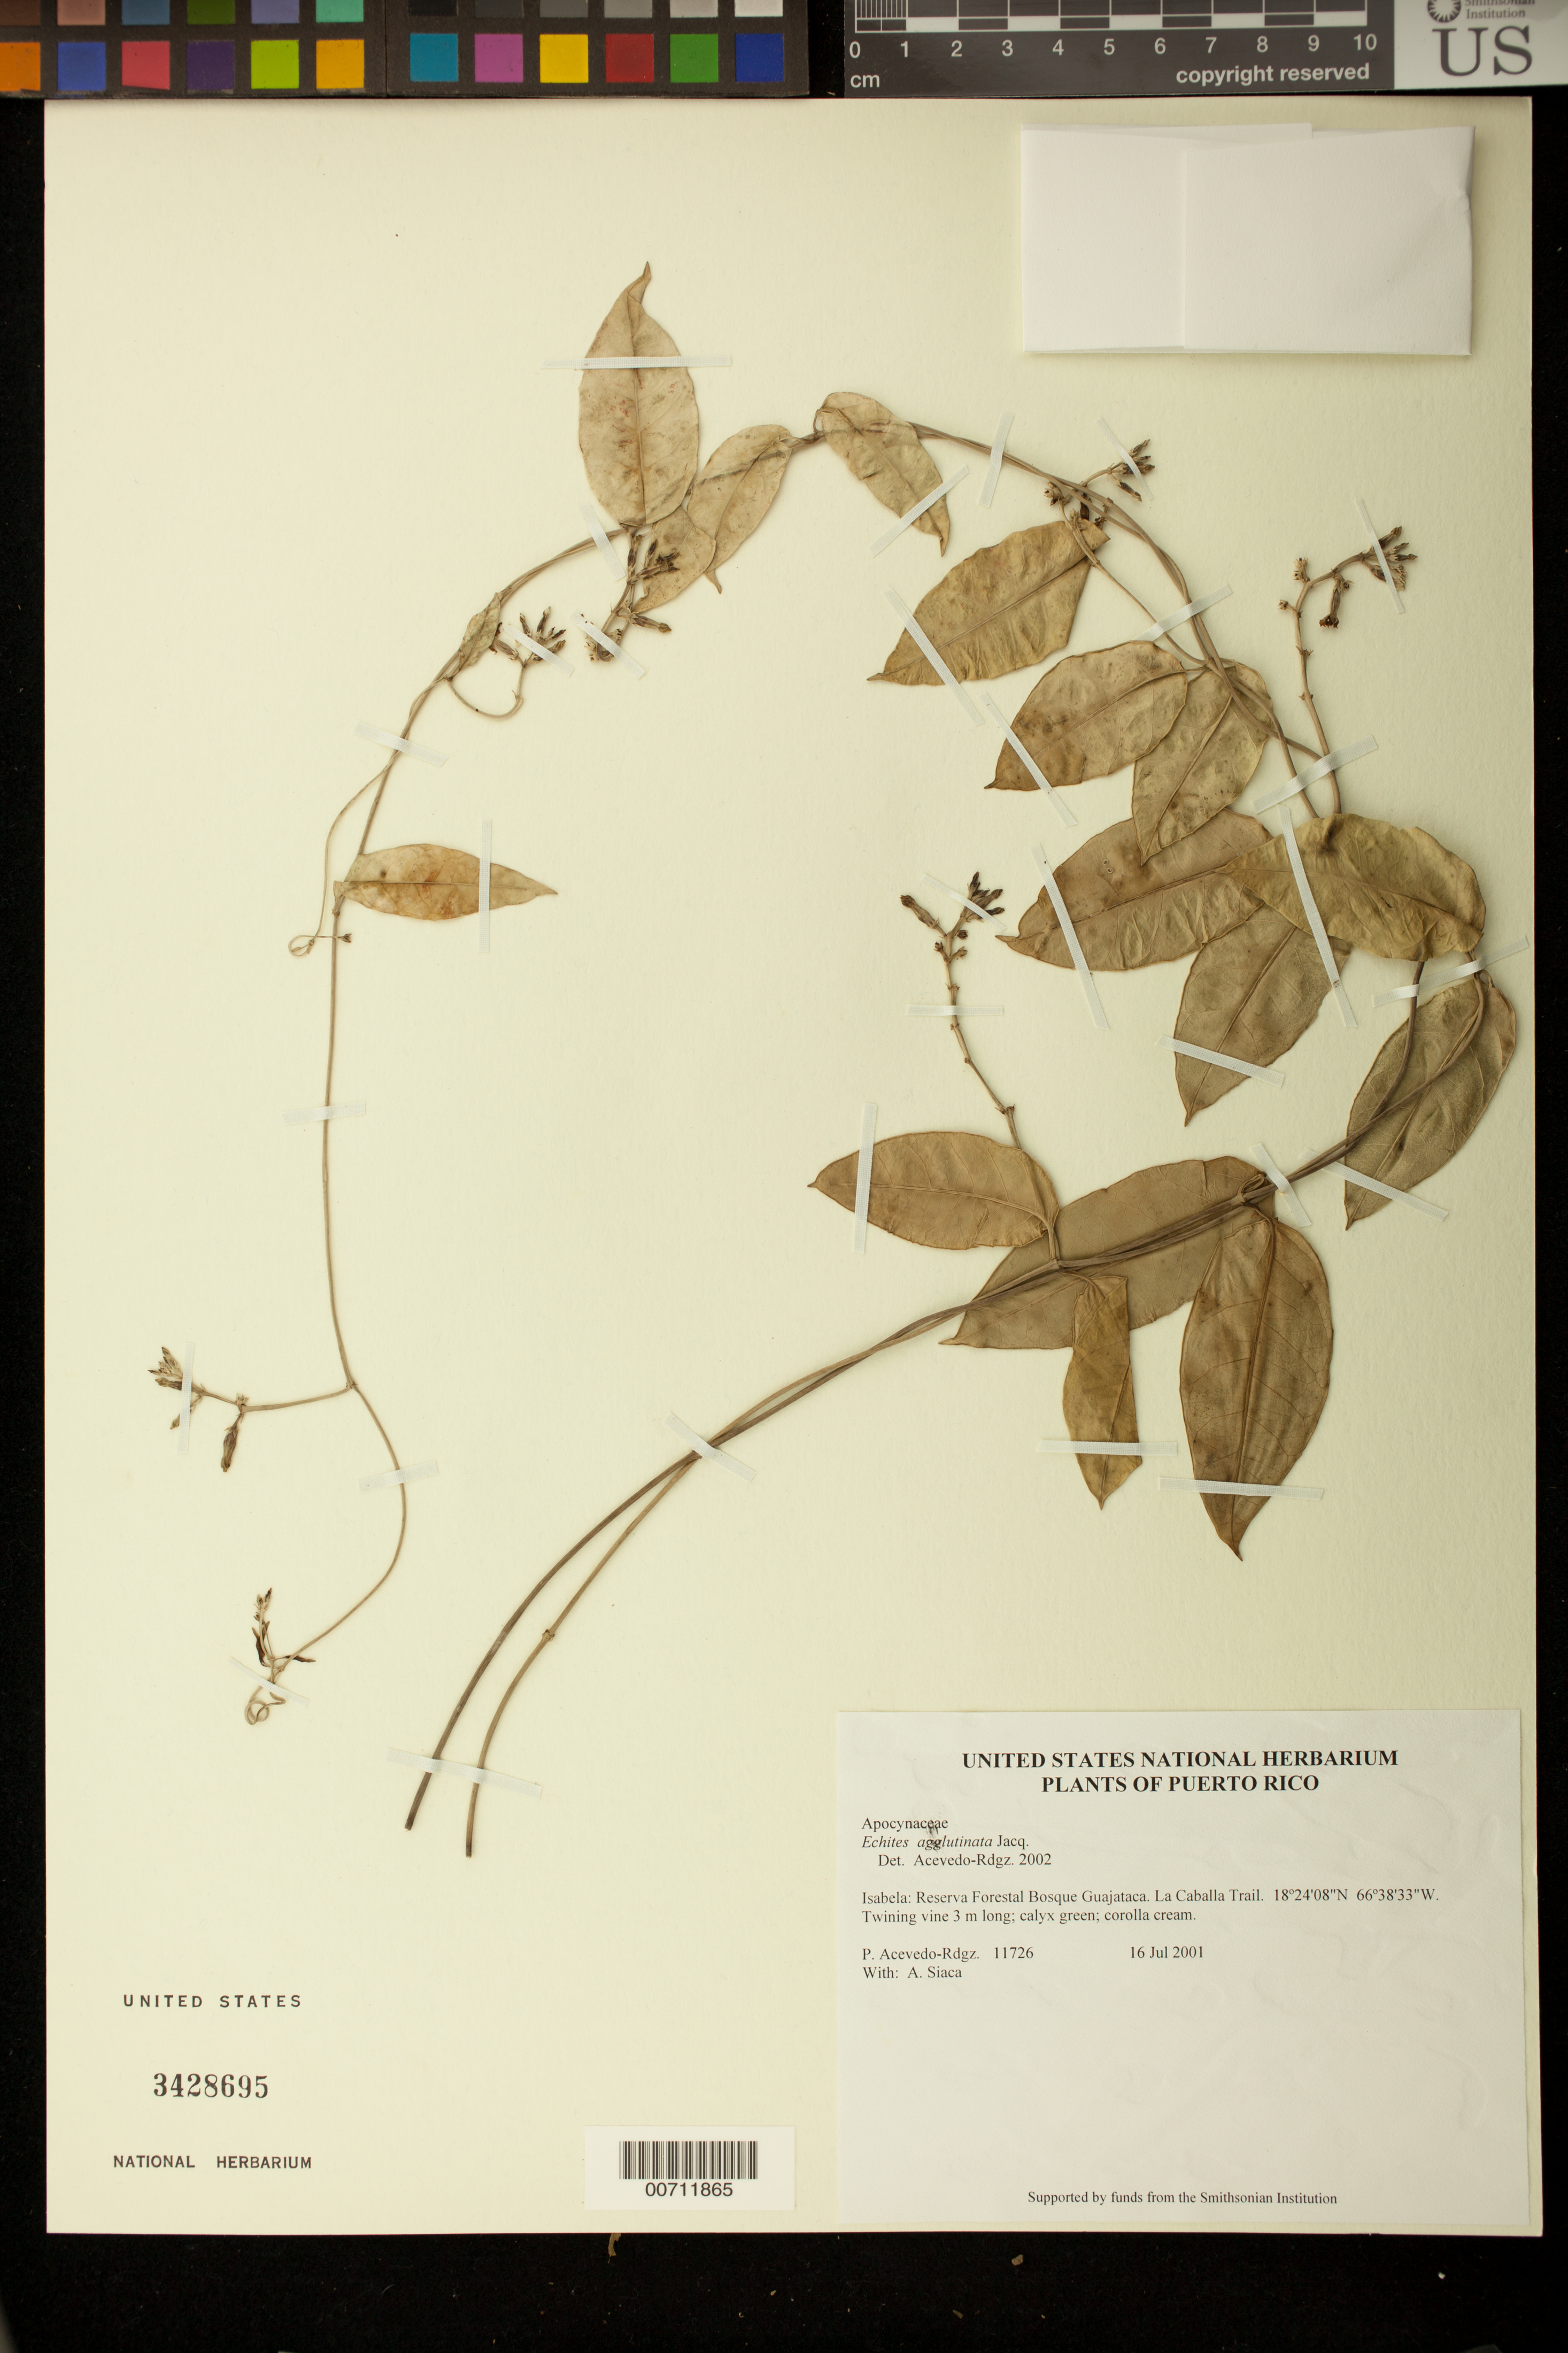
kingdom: Plantae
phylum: Tracheophyta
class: Magnoliopsida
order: Gentianales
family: Apocynaceae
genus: Echites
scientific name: Echites agglutinatus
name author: Jacq.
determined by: Acevedo-Rodríguez, P., (BOT), Smithsonian Institution - National Museum of Natural History (UNITED STATES)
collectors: P. Acevedo-Rodr. & A. Siaca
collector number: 11726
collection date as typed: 16 Jul 2001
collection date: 2001-07-16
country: Puerto Rico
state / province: Isabela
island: Puerto Rico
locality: Isabela: Reserva Forestal Bosque Guajataca. La Caballa Trail.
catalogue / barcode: US 3428695